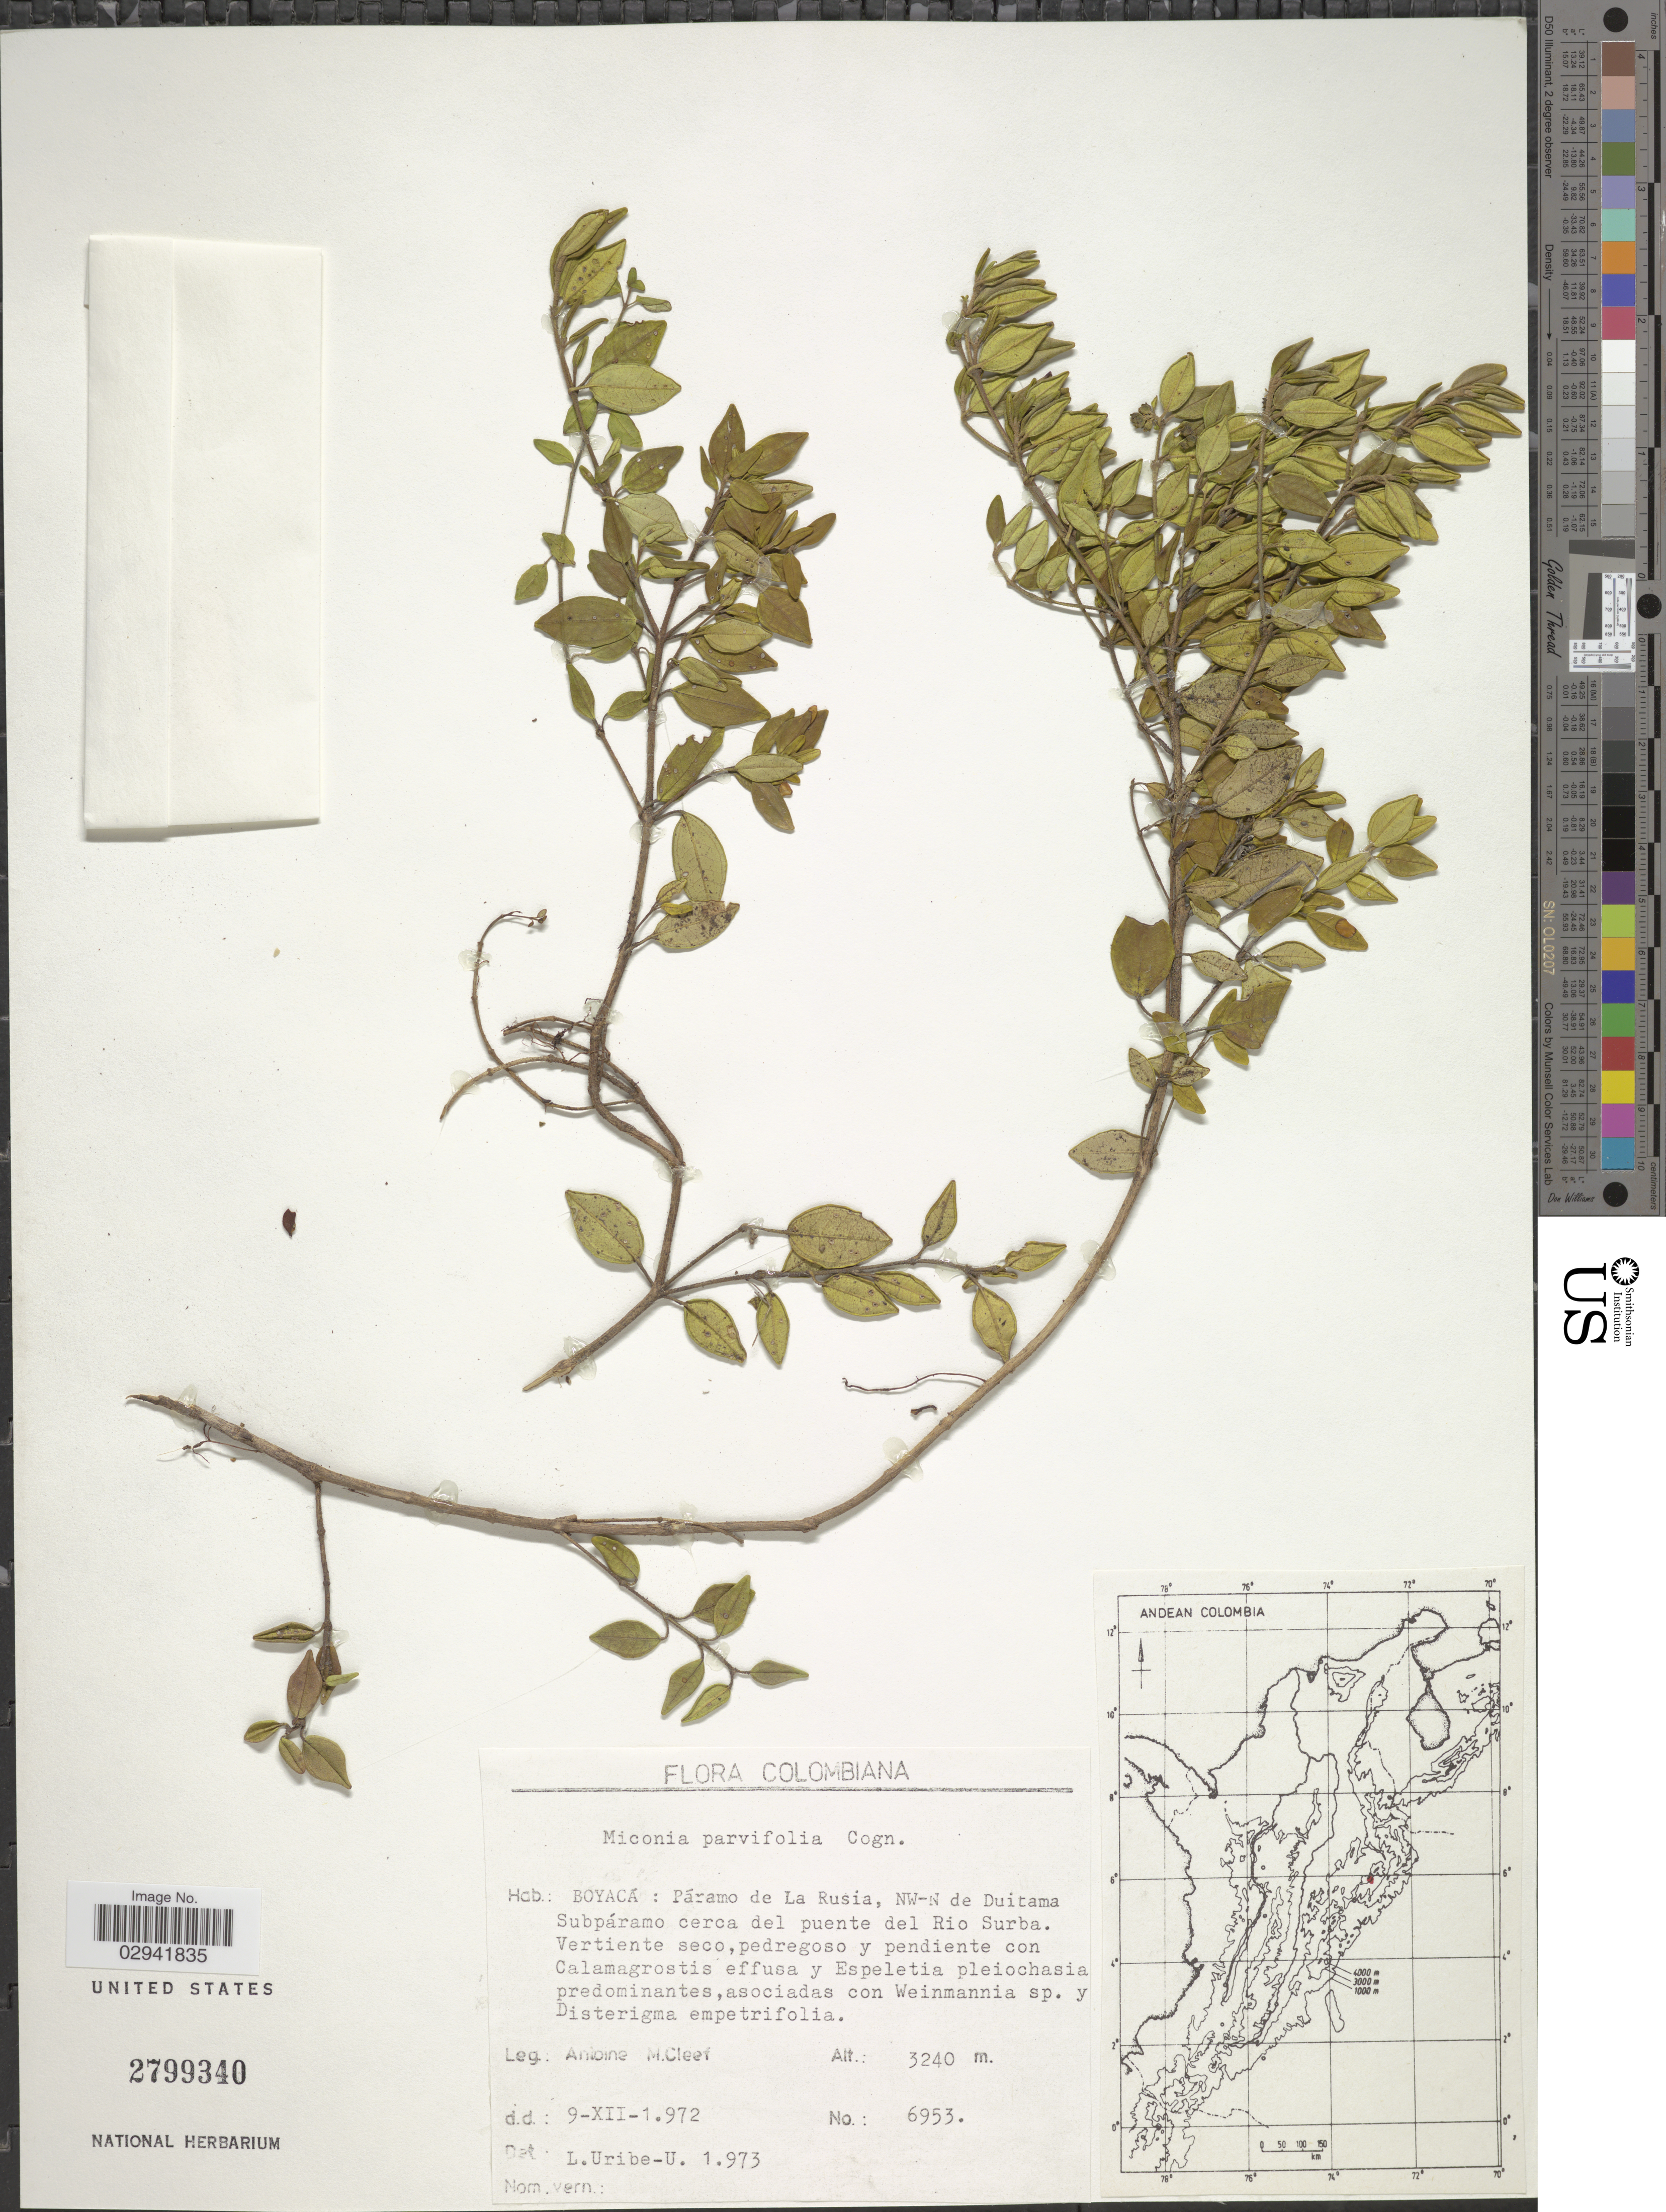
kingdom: Plantae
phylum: Tracheophyta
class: Magnoliopsida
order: Myrtales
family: Melastomataceae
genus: Miconia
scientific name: Miconia parvifolia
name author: Cogn.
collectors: A. M. Cleef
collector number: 6953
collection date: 1972-12-09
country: Colombia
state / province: Boyacá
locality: Páramo de La Rusia, NW-N de Duitama. Subpáramo cerca del puente del Rio Surba.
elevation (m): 3240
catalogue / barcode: US 2799340